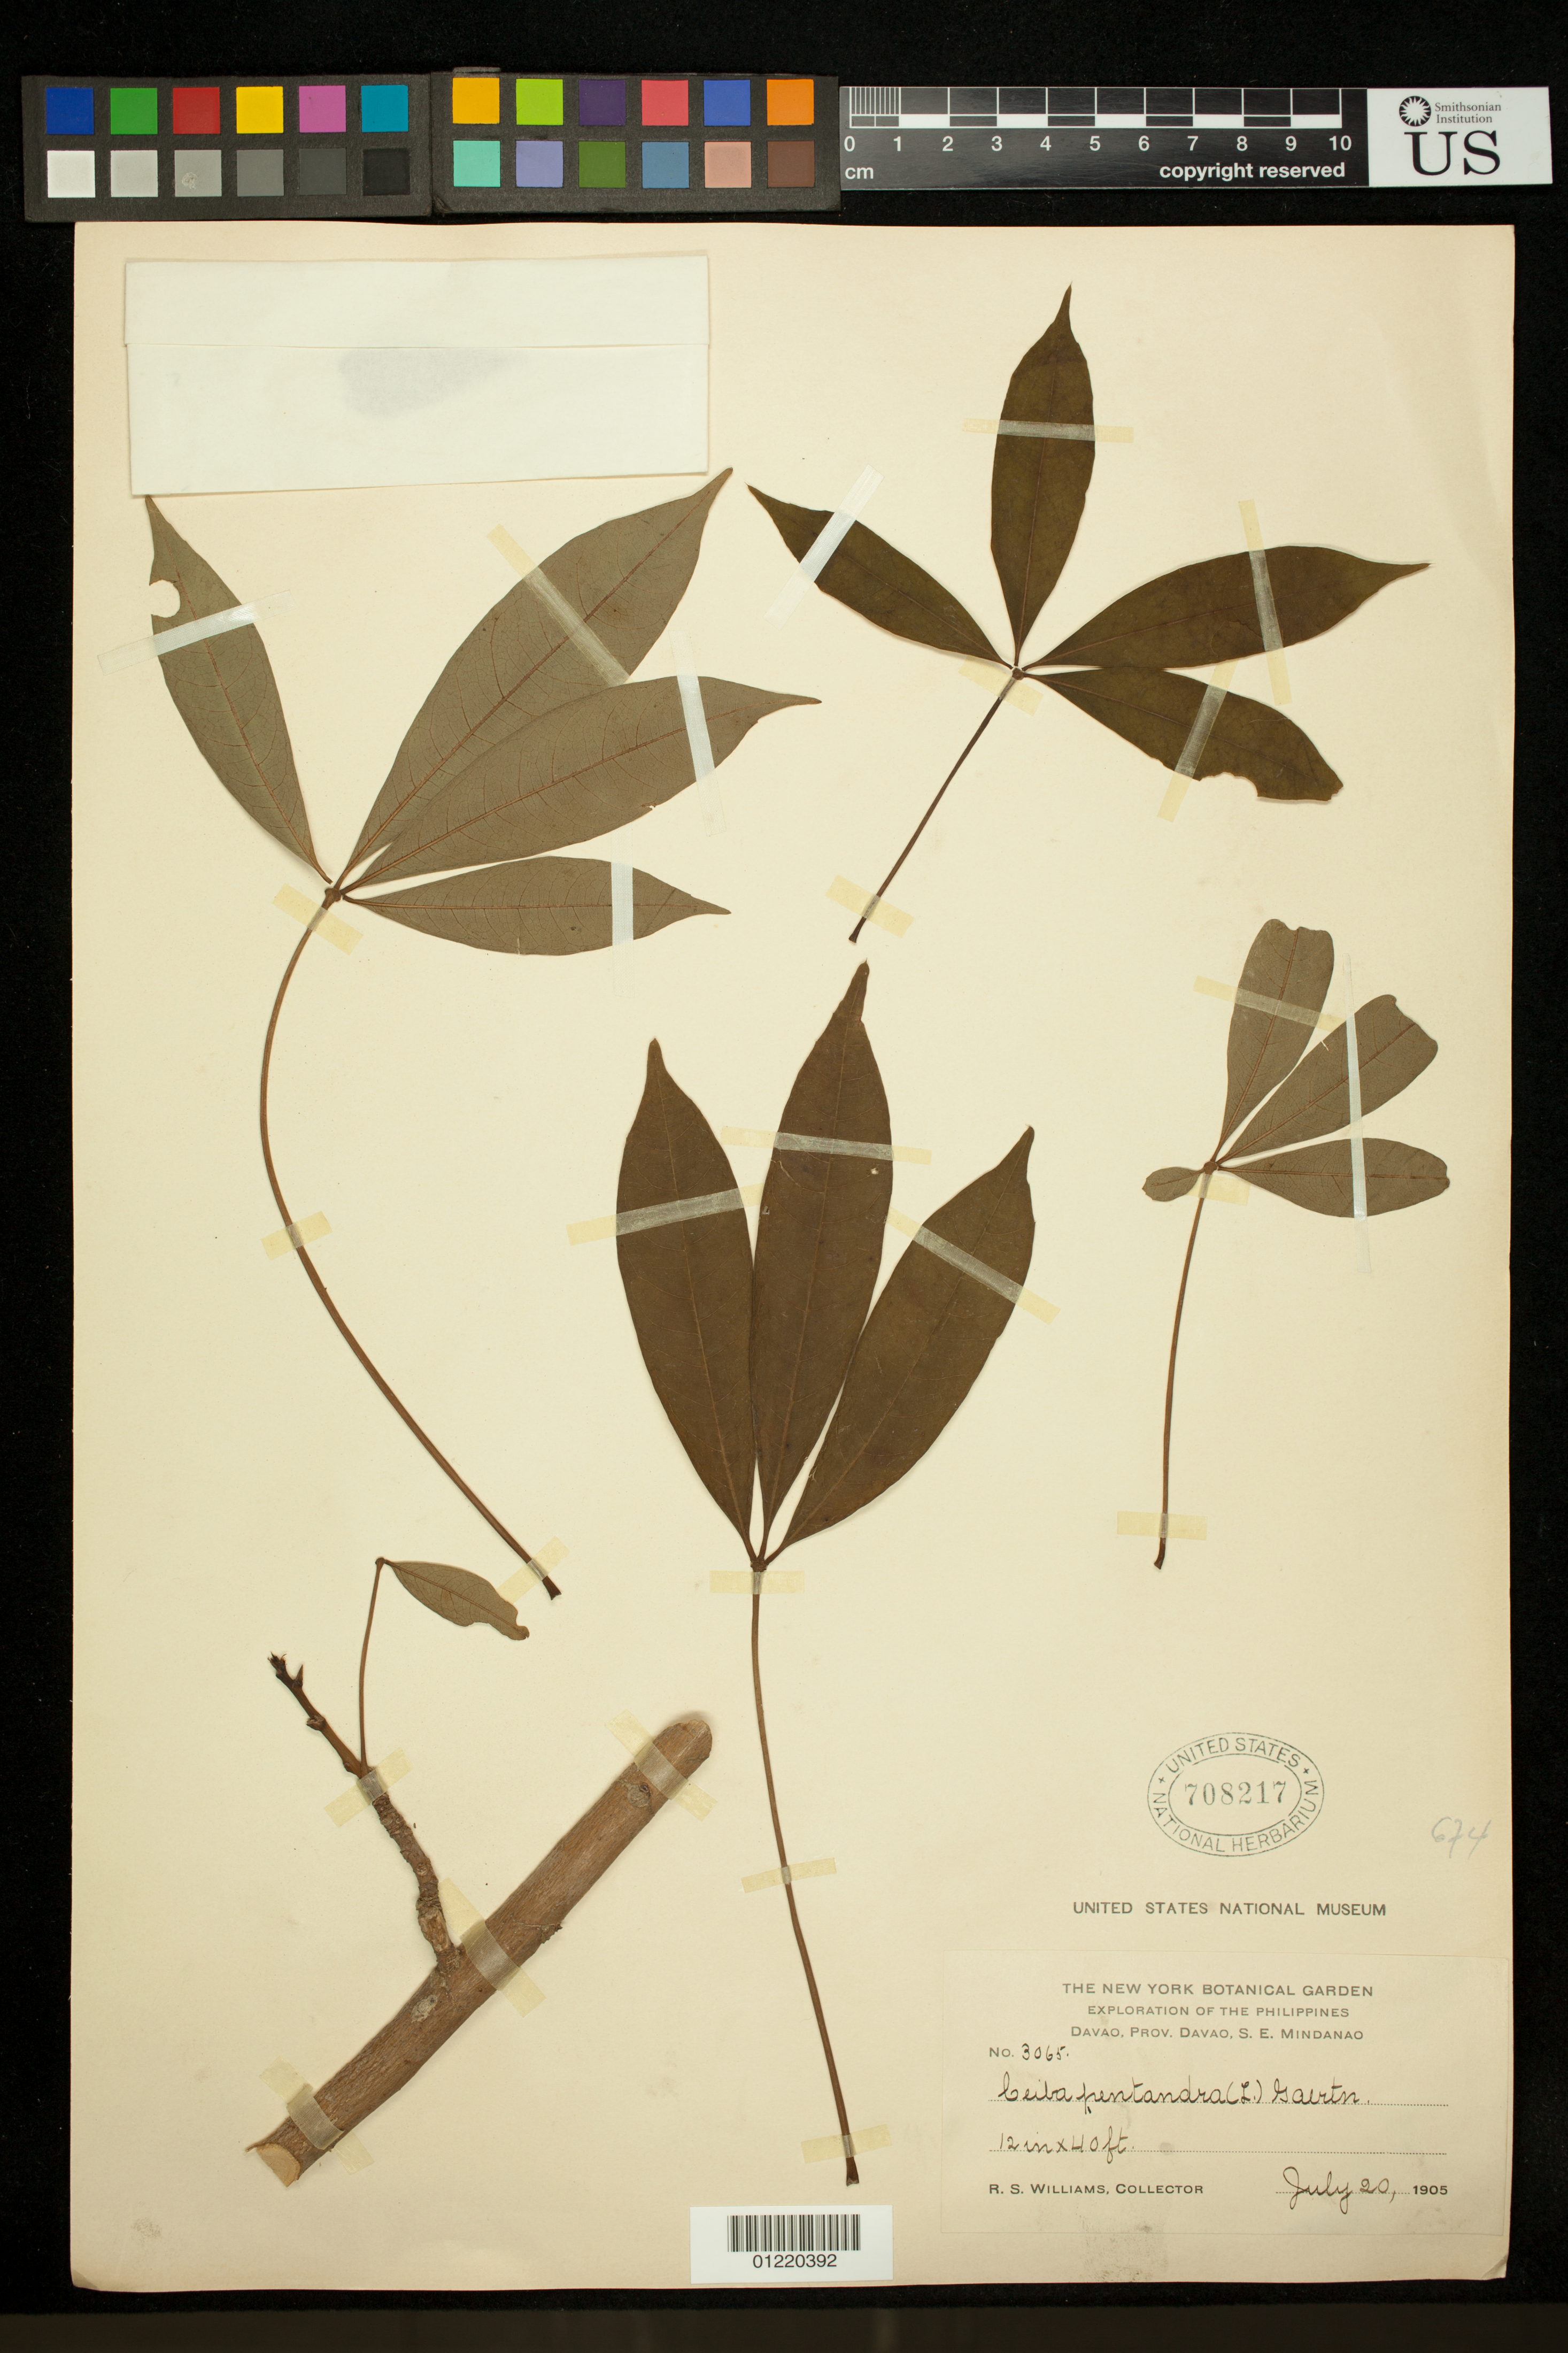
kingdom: Plantae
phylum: Tracheophyta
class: Magnoliopsida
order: Malvales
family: Malvaceae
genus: Ceiba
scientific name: Ceiba pentandra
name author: (L.) Gaertn.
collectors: R. S. Williams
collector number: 3065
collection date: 1905-07-20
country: Philippines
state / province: Davao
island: Mindanao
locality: S. E. Mindanao. Davao.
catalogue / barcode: US 708217